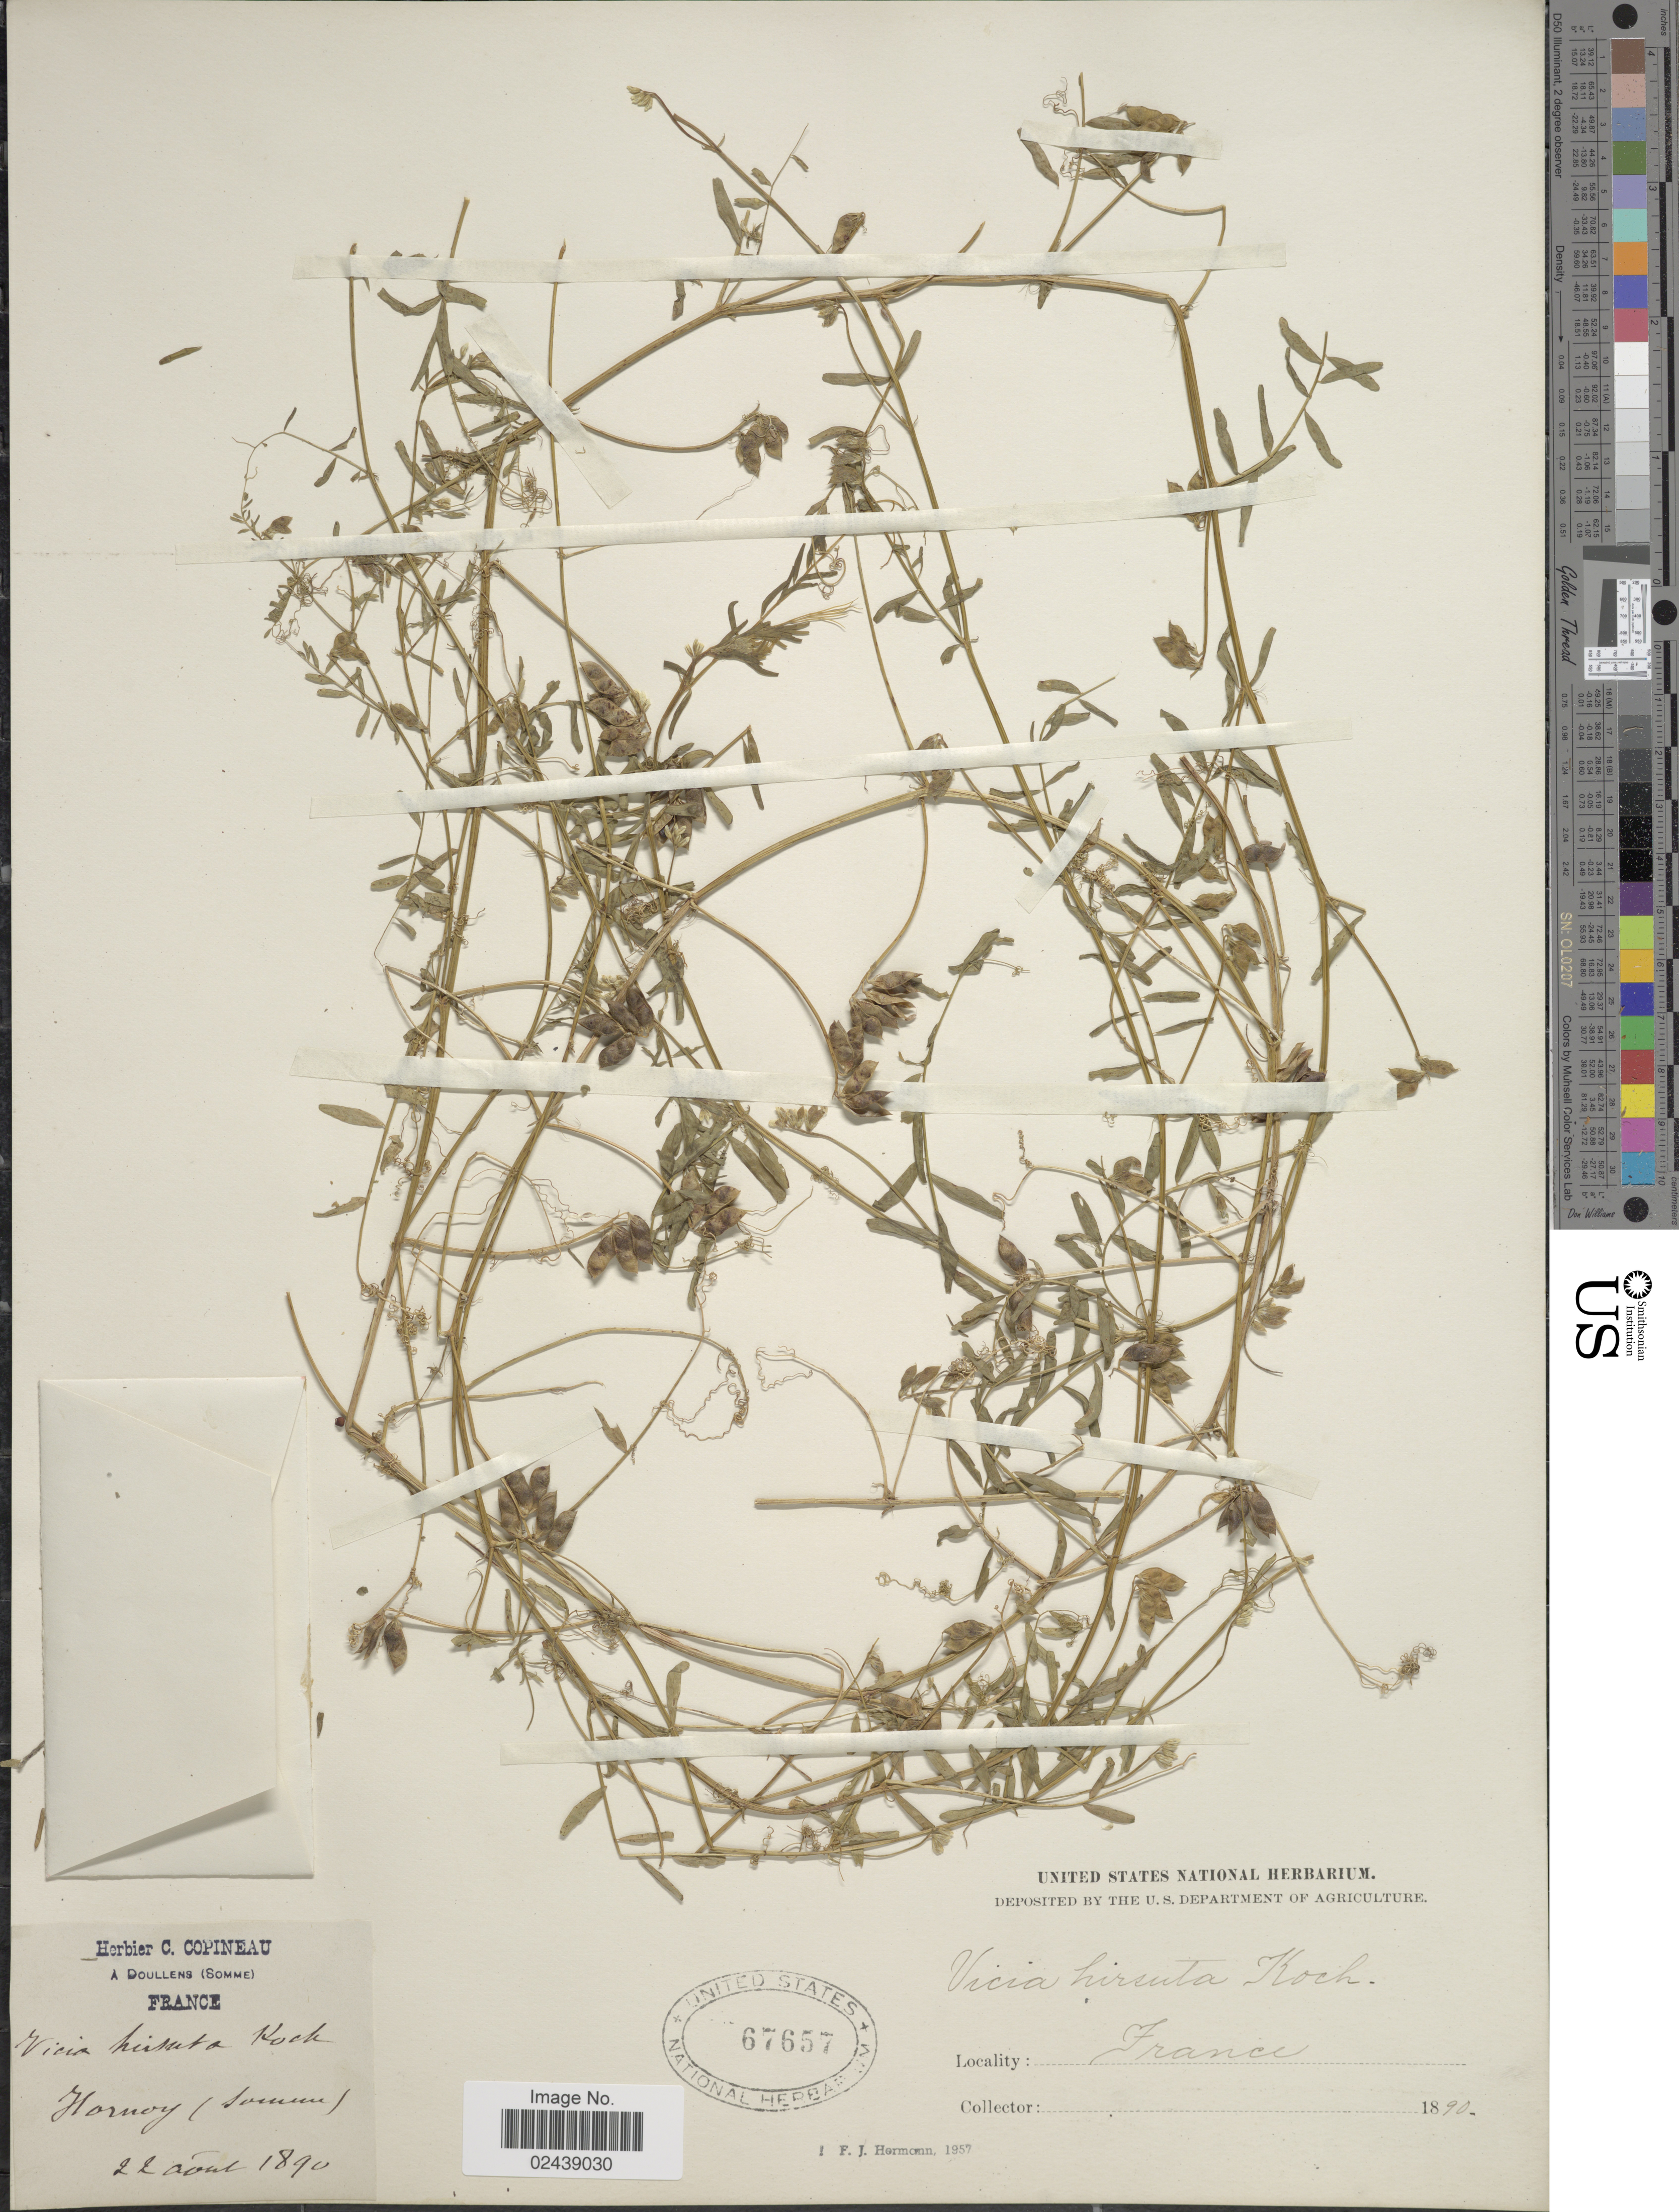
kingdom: Plantae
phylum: Tracheophyta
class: Magnoliopsida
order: Fabales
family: Fabaceae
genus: Vicia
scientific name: Vicia hirsuta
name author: (L.) A. Gray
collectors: ex herb. C. Copineau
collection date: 1890-08-22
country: France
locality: Hornoy (Somme)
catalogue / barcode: US 67657